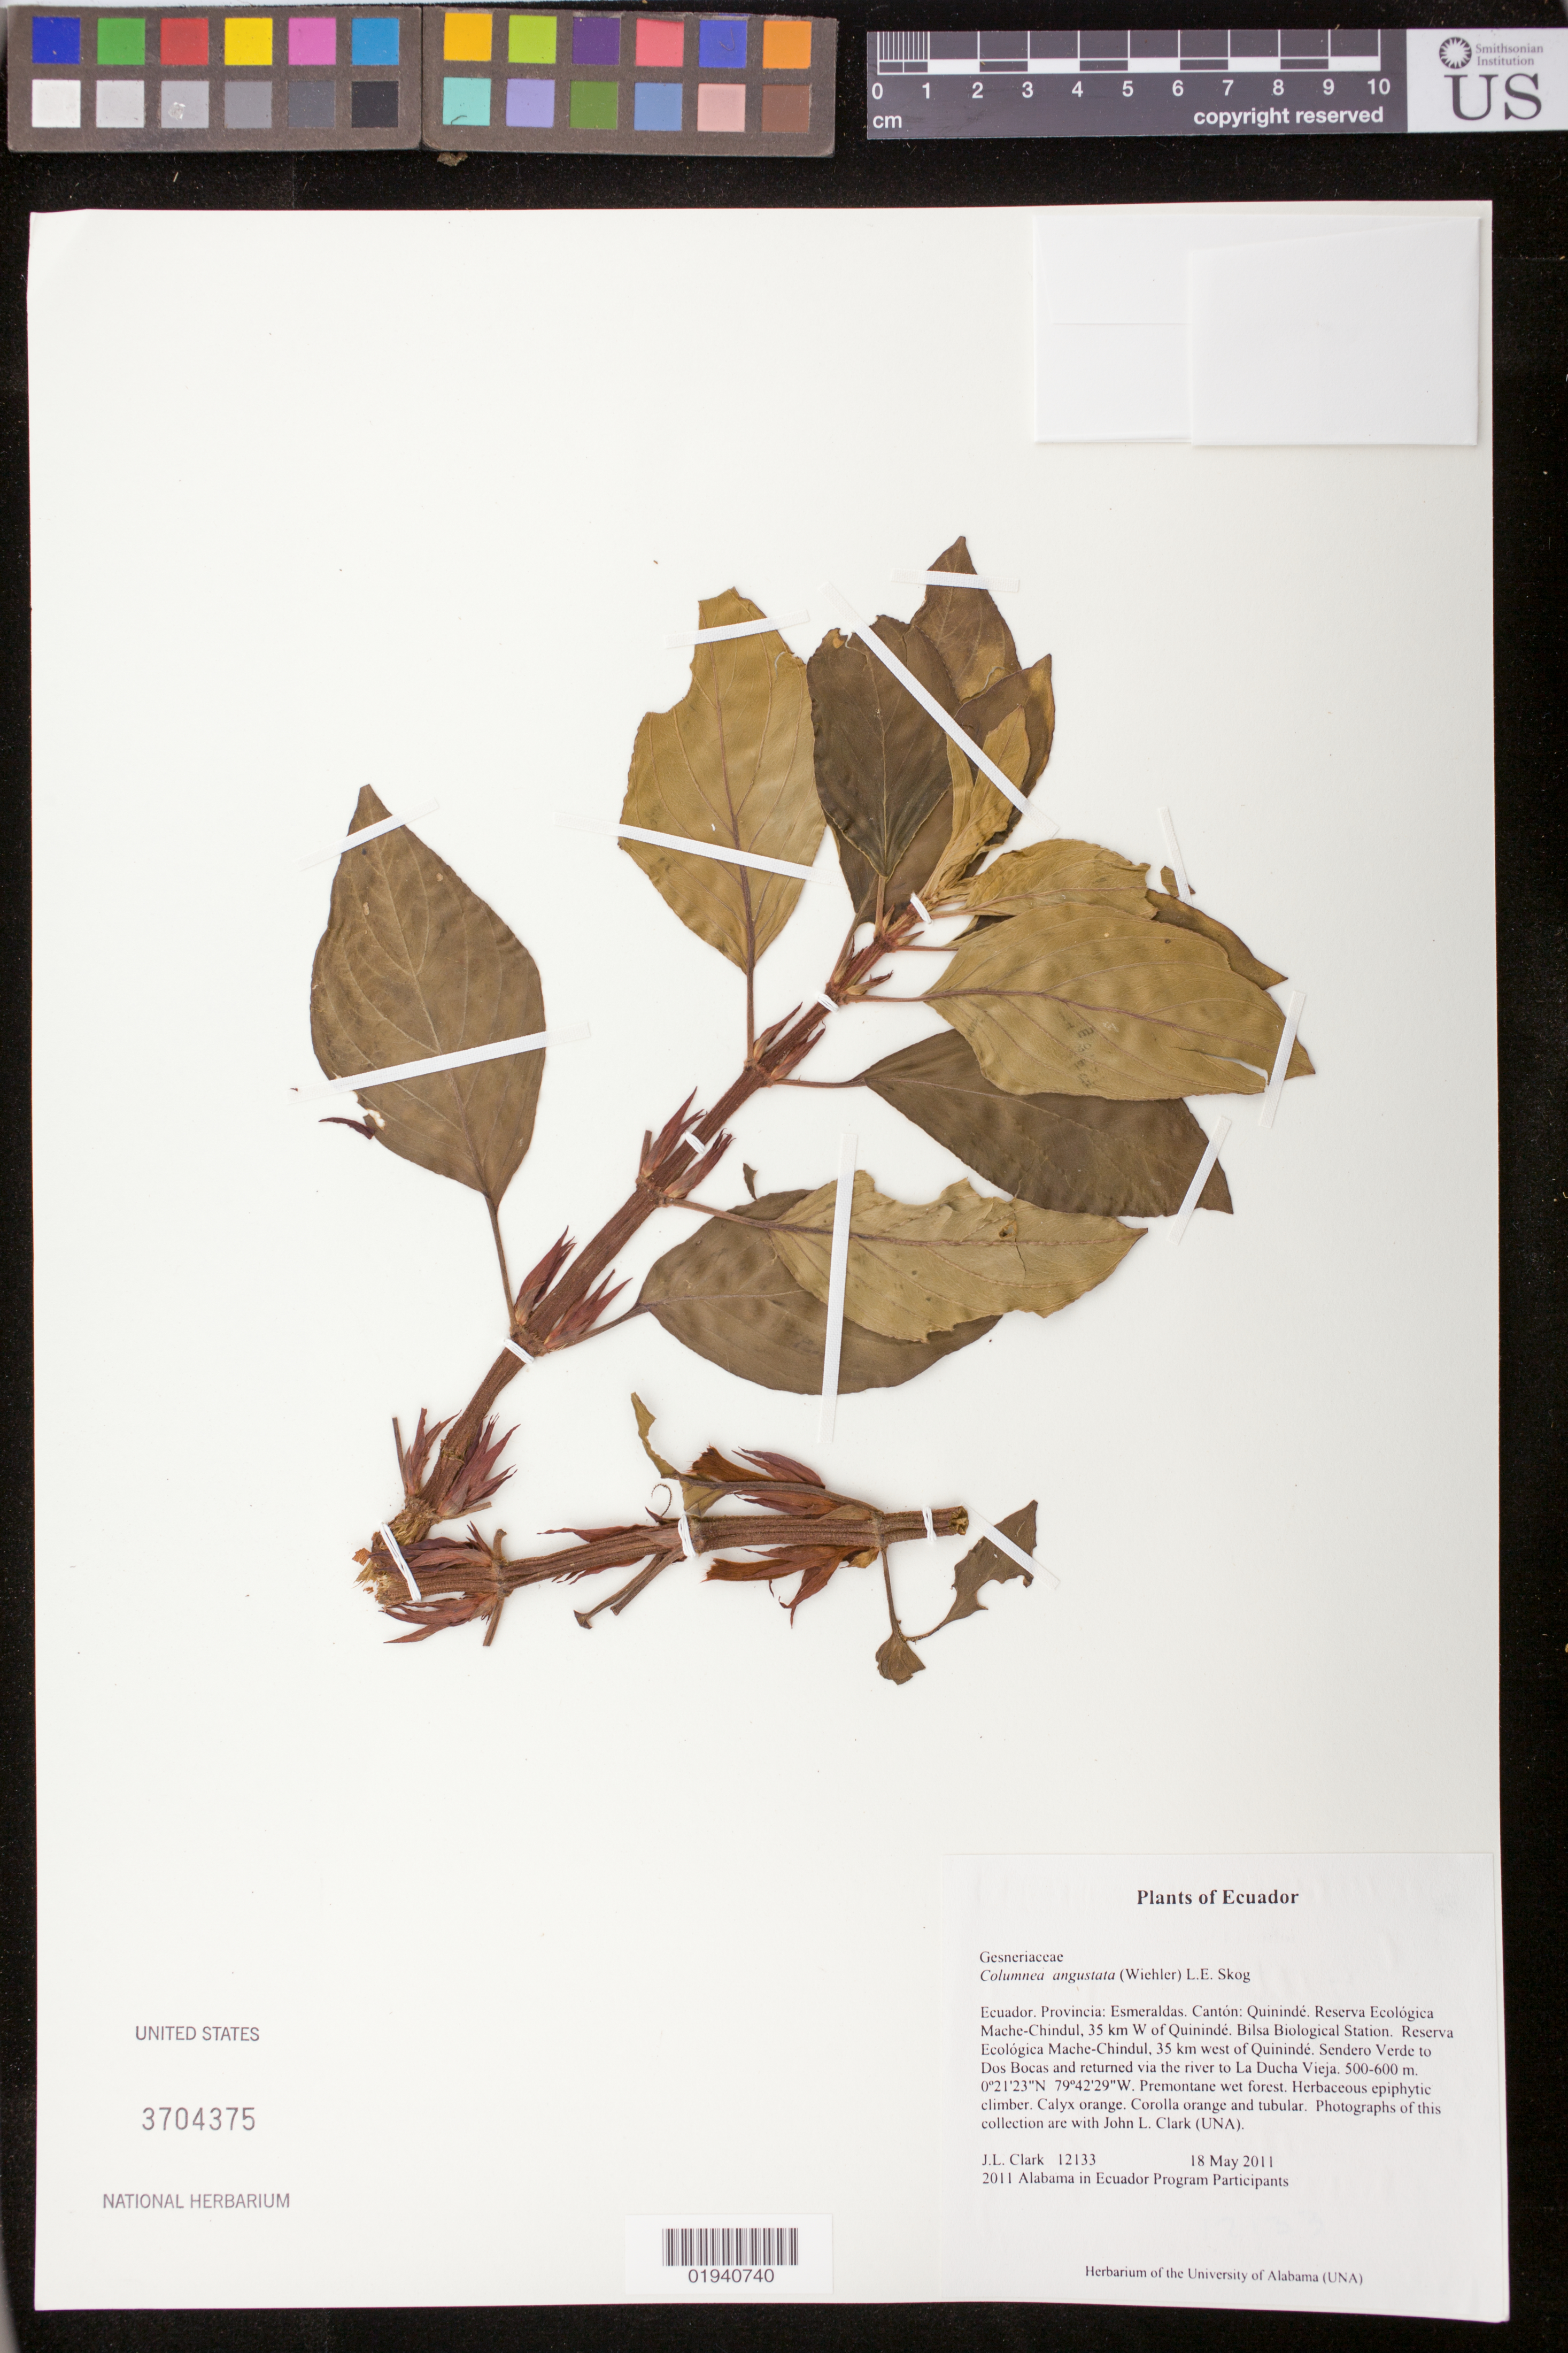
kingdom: Plantae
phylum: Tracheophyta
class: Magnoliopsida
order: Lamiales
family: Gesneriaceae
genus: Columnea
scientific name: Columnea angustata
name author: (Wiehler) L.E. Skog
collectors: J. L. Clark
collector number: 12133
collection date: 2011-05-18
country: Ecuador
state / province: Esmeraldas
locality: Canton: Quininde, Reserva Ecologica Mache-Chindul, 35 km W of Quininde. Bilsa Biological Station. Sendero Verde to Dos Bocas and returned via the river to La Ducha Vieja.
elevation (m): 500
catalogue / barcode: US 3704375